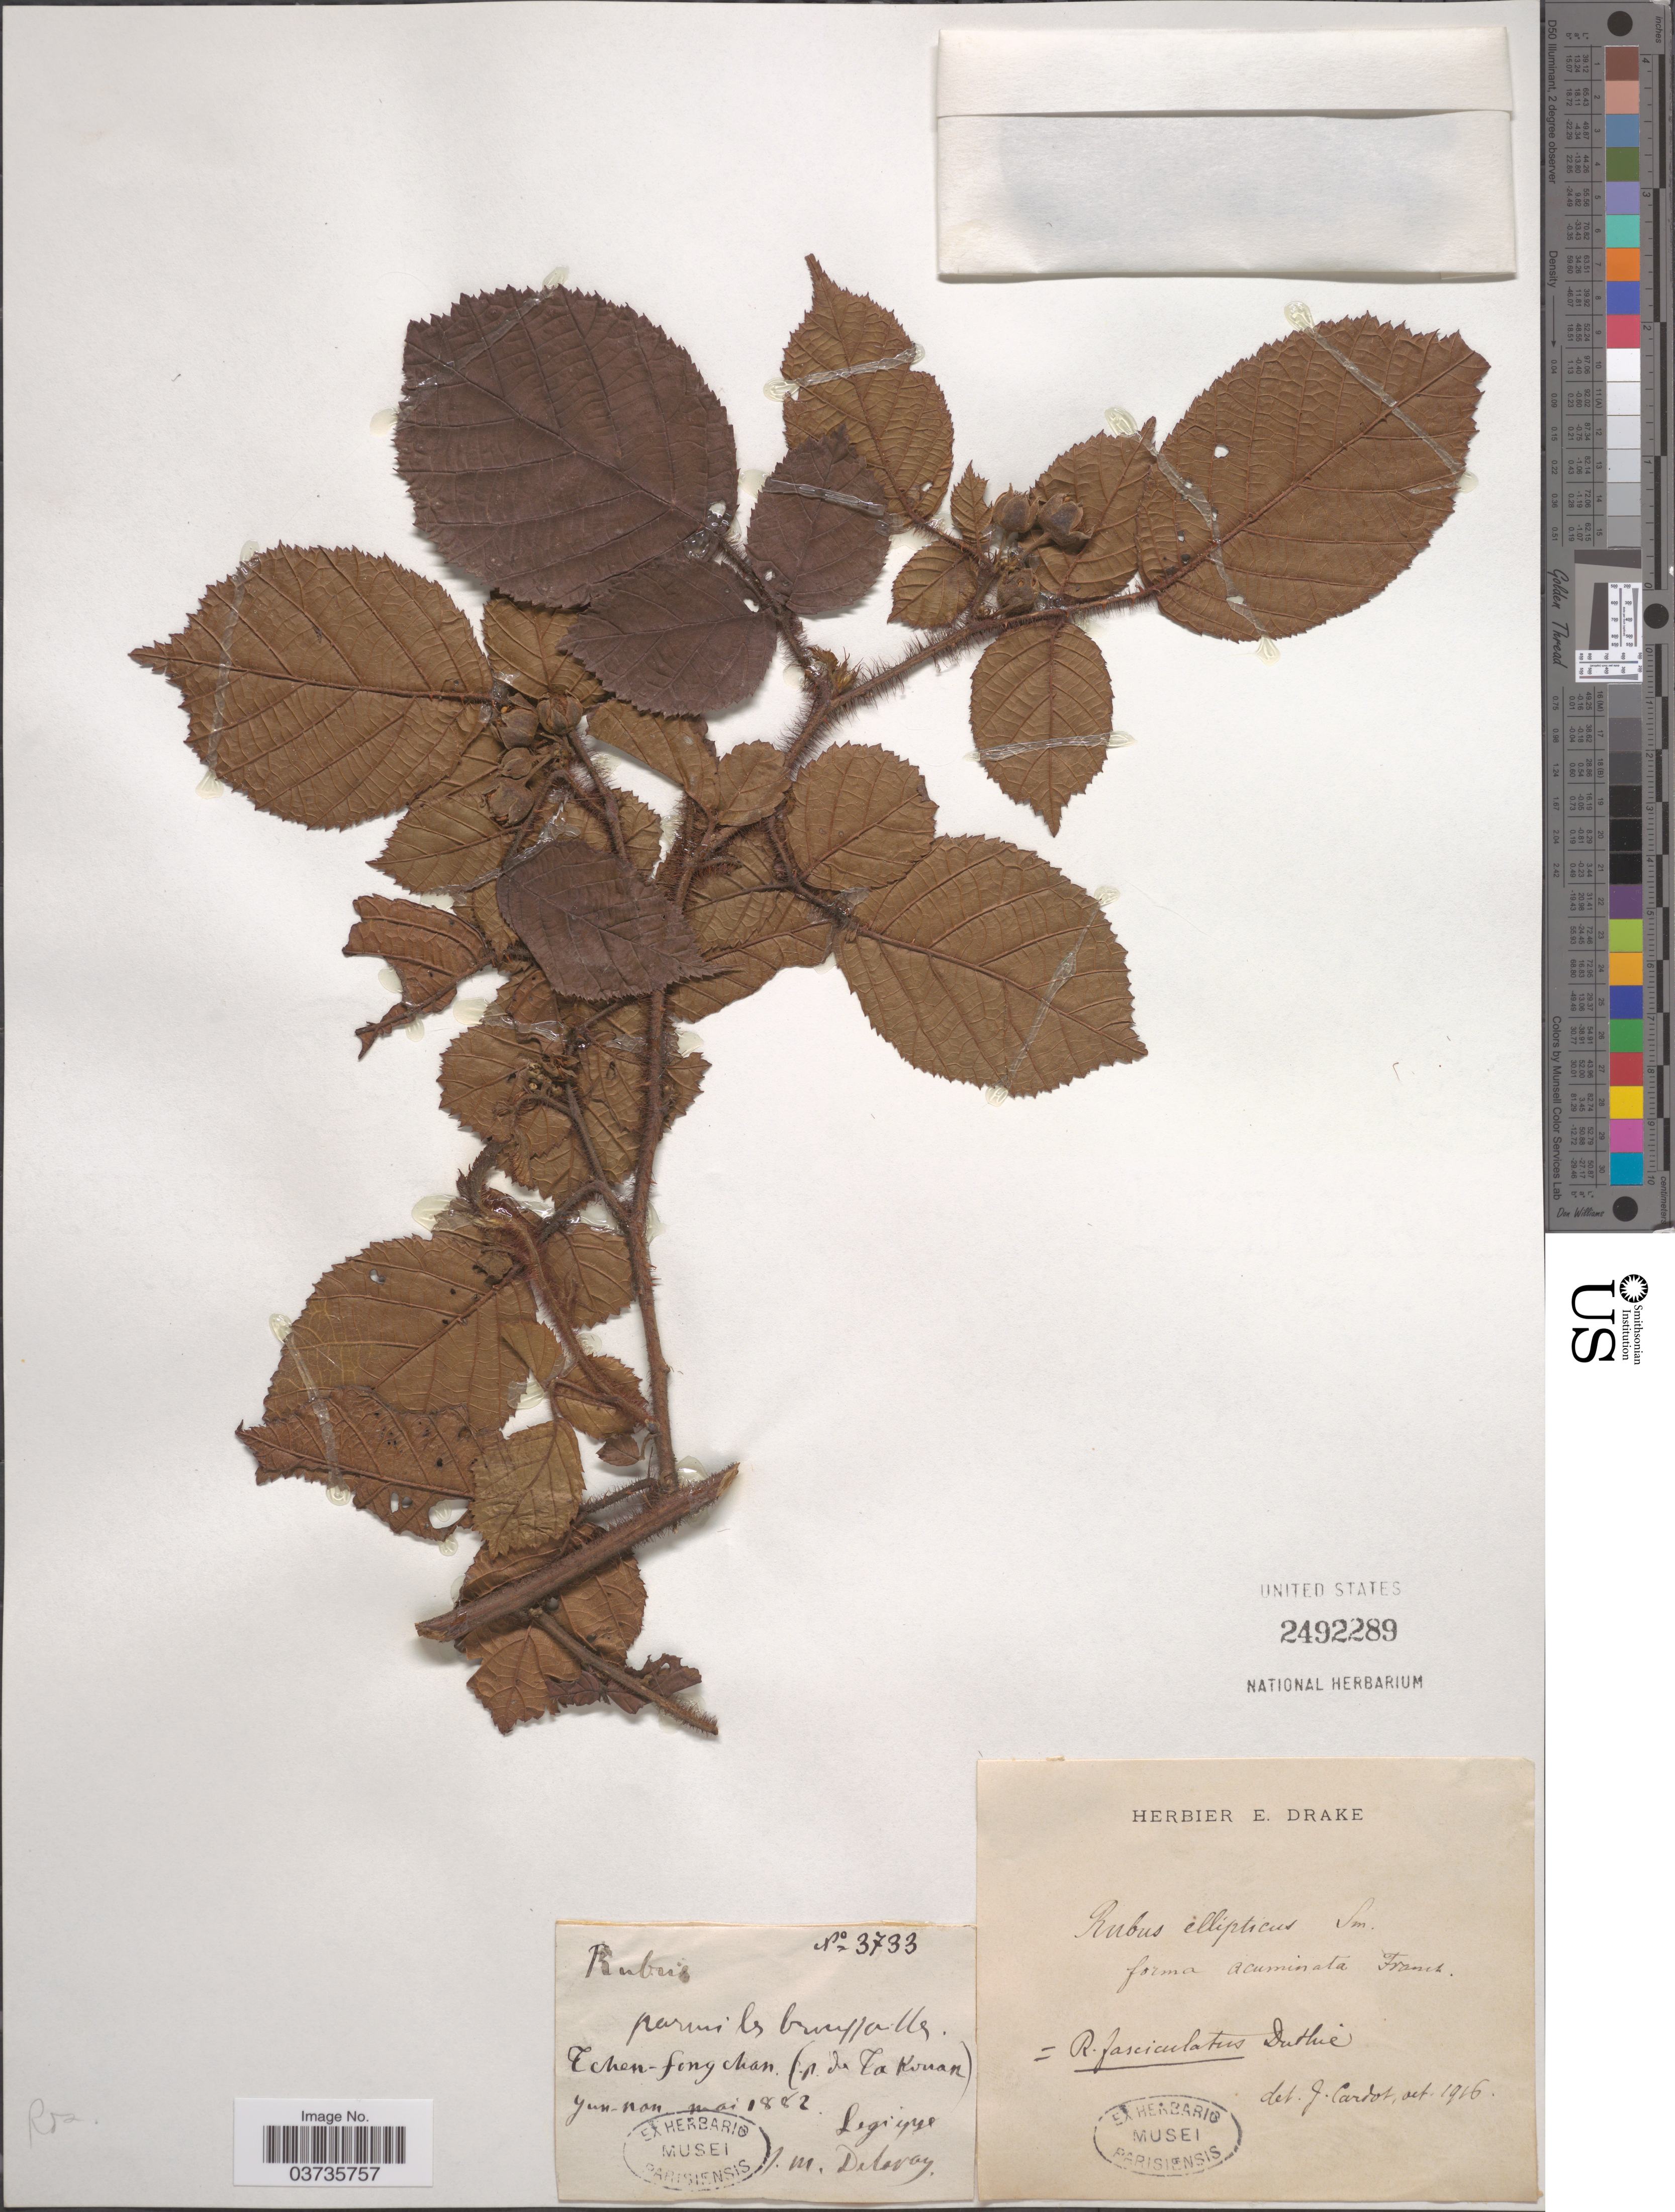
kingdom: Plantae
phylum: Tracheophyta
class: Magnoliopsida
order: Rosales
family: Rosaceae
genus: Rubus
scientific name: Rubus fasciculatus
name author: P.J. Müll.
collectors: J. Delavay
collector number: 3733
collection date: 1882-05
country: China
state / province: Yunnan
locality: Tchen-fong chan (p. de La Kouan) Yun-nan.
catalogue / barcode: US 2492289